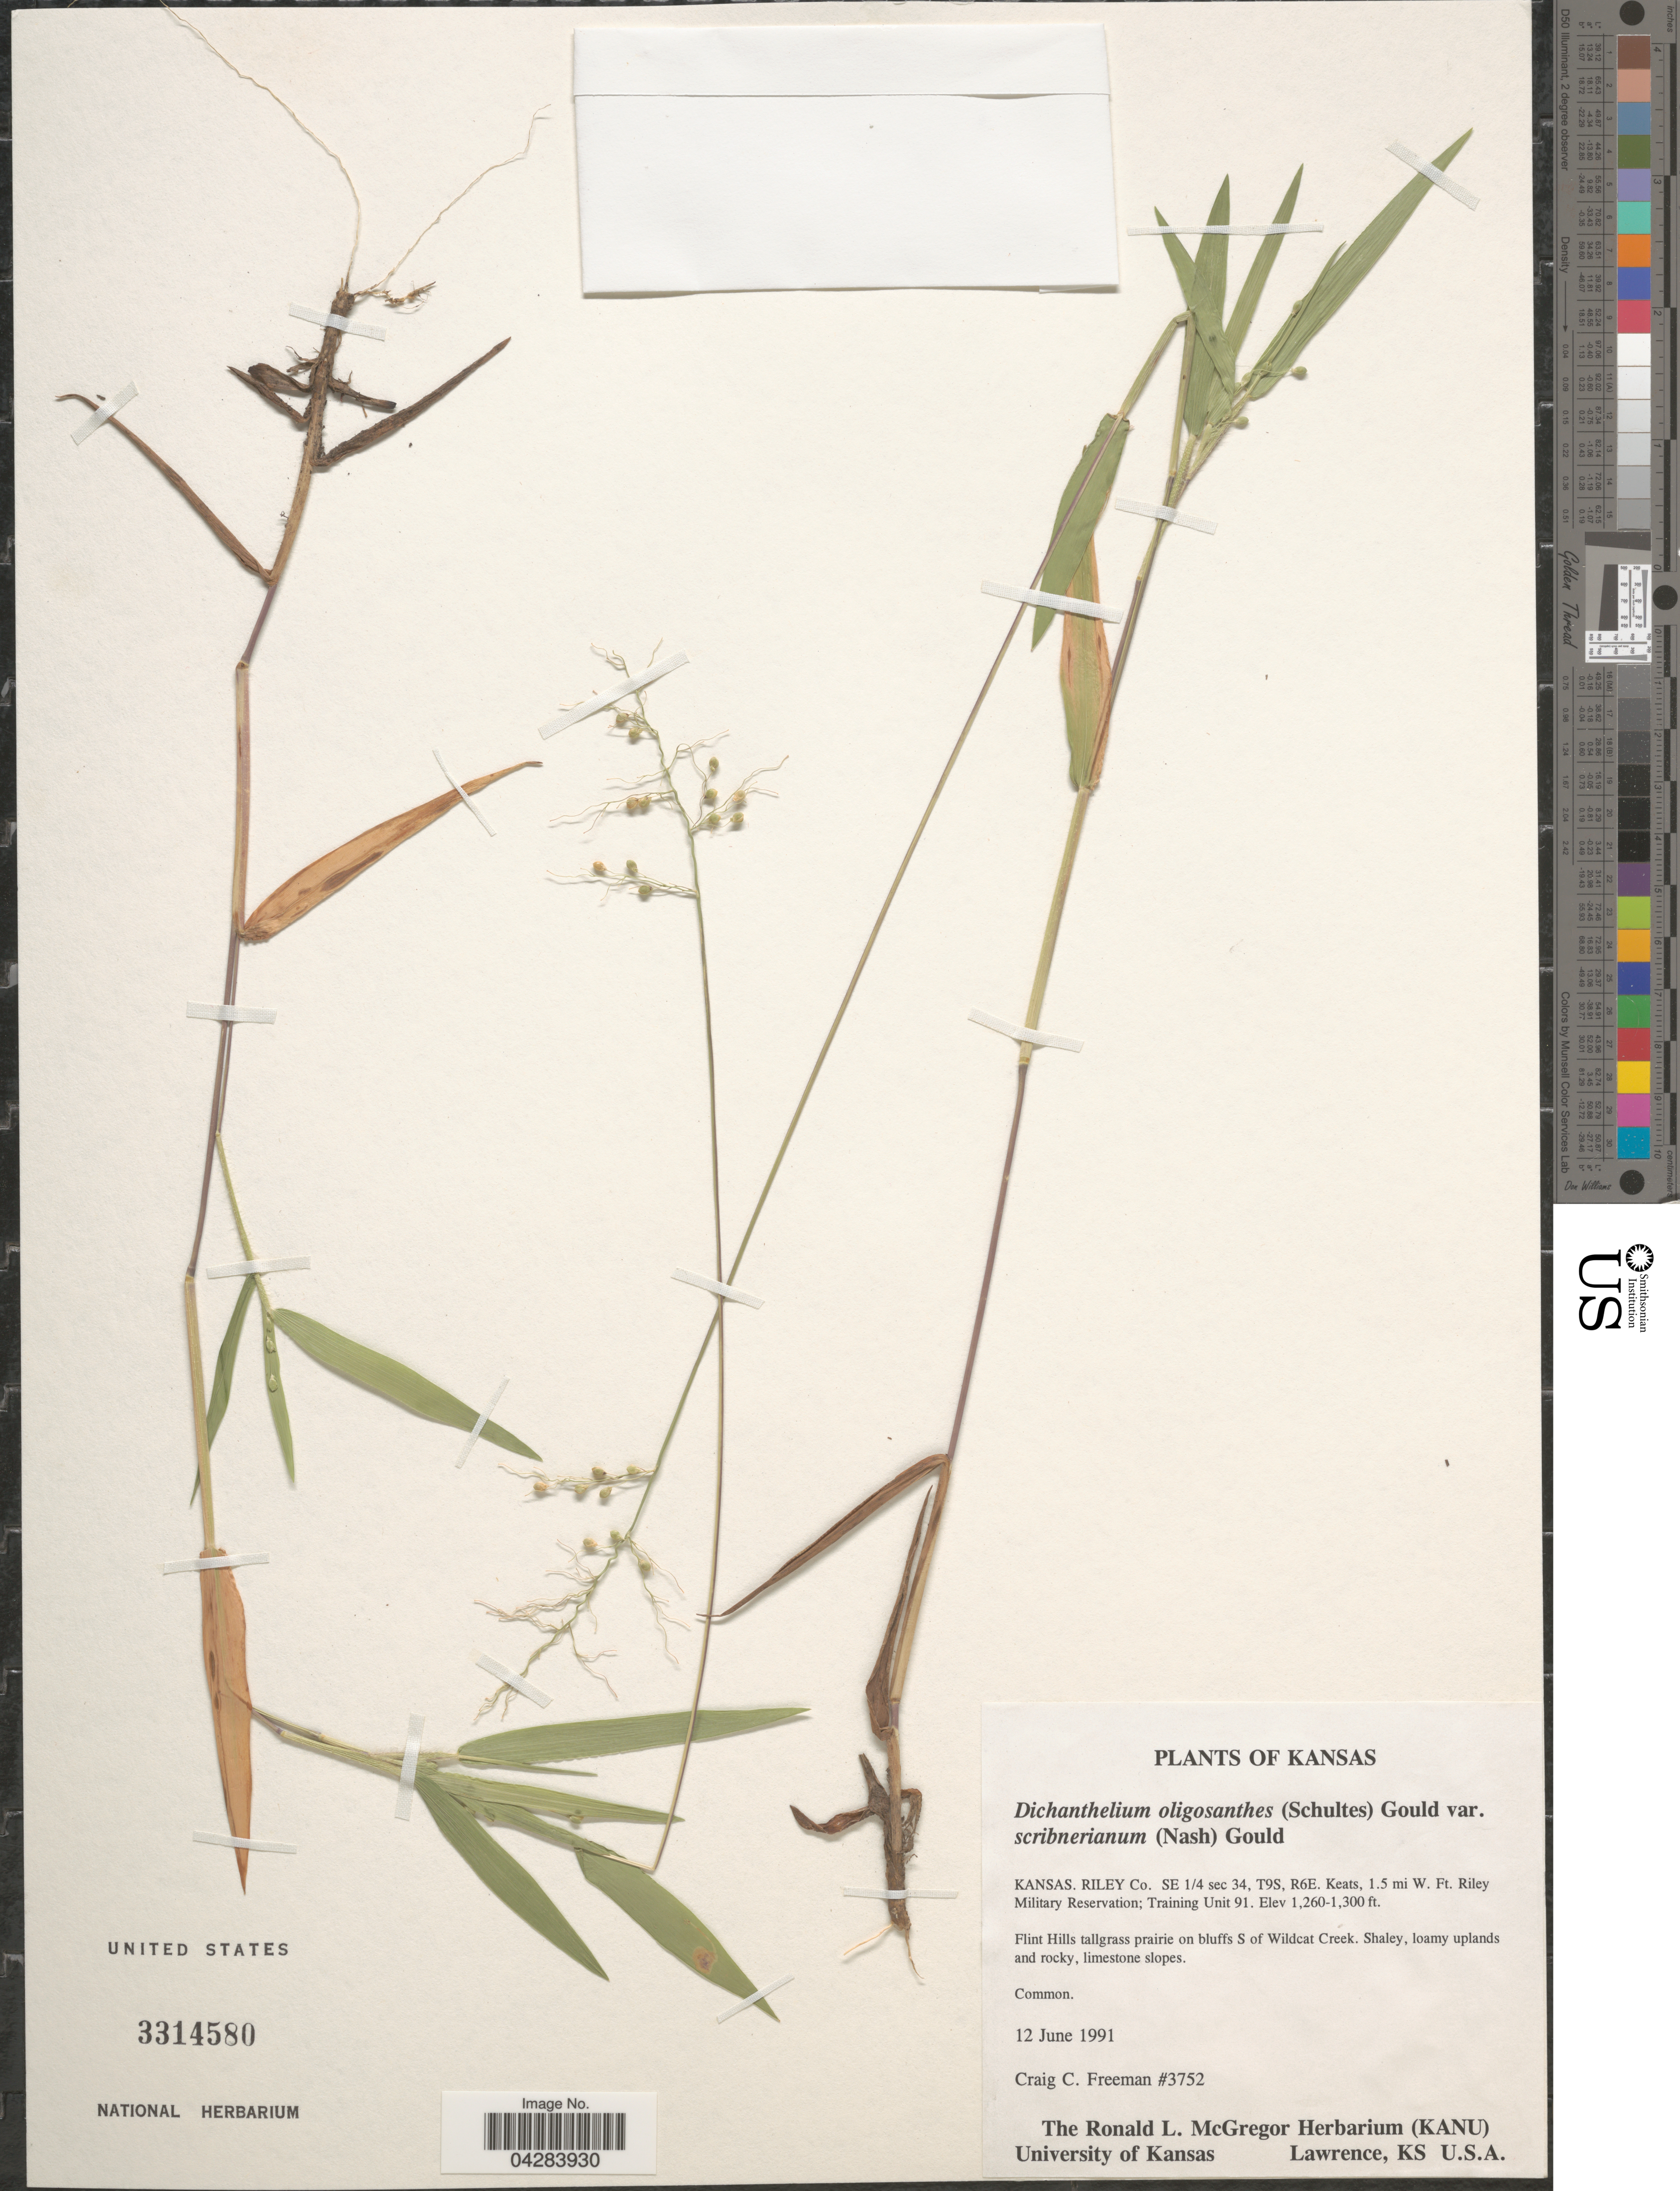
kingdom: Plantae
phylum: Tracheophyta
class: Liliopsida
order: Poales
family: Poaceae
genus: Dichanthelium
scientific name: Dichanthelium oligosanthes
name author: (Schult.) Gould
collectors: C. C. Freeman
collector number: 3752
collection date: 1991-06-12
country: United States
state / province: Kansas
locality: Riley Co. SE 1/4 sec 34, T9S, R6E, Keats, 1.5 mi W. Ft. Riley Military Reservation; Training Unit 91. Flint Hills tallgrass prairie on bluffs S of Wildcat Creek.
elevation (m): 384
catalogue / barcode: US 3314580